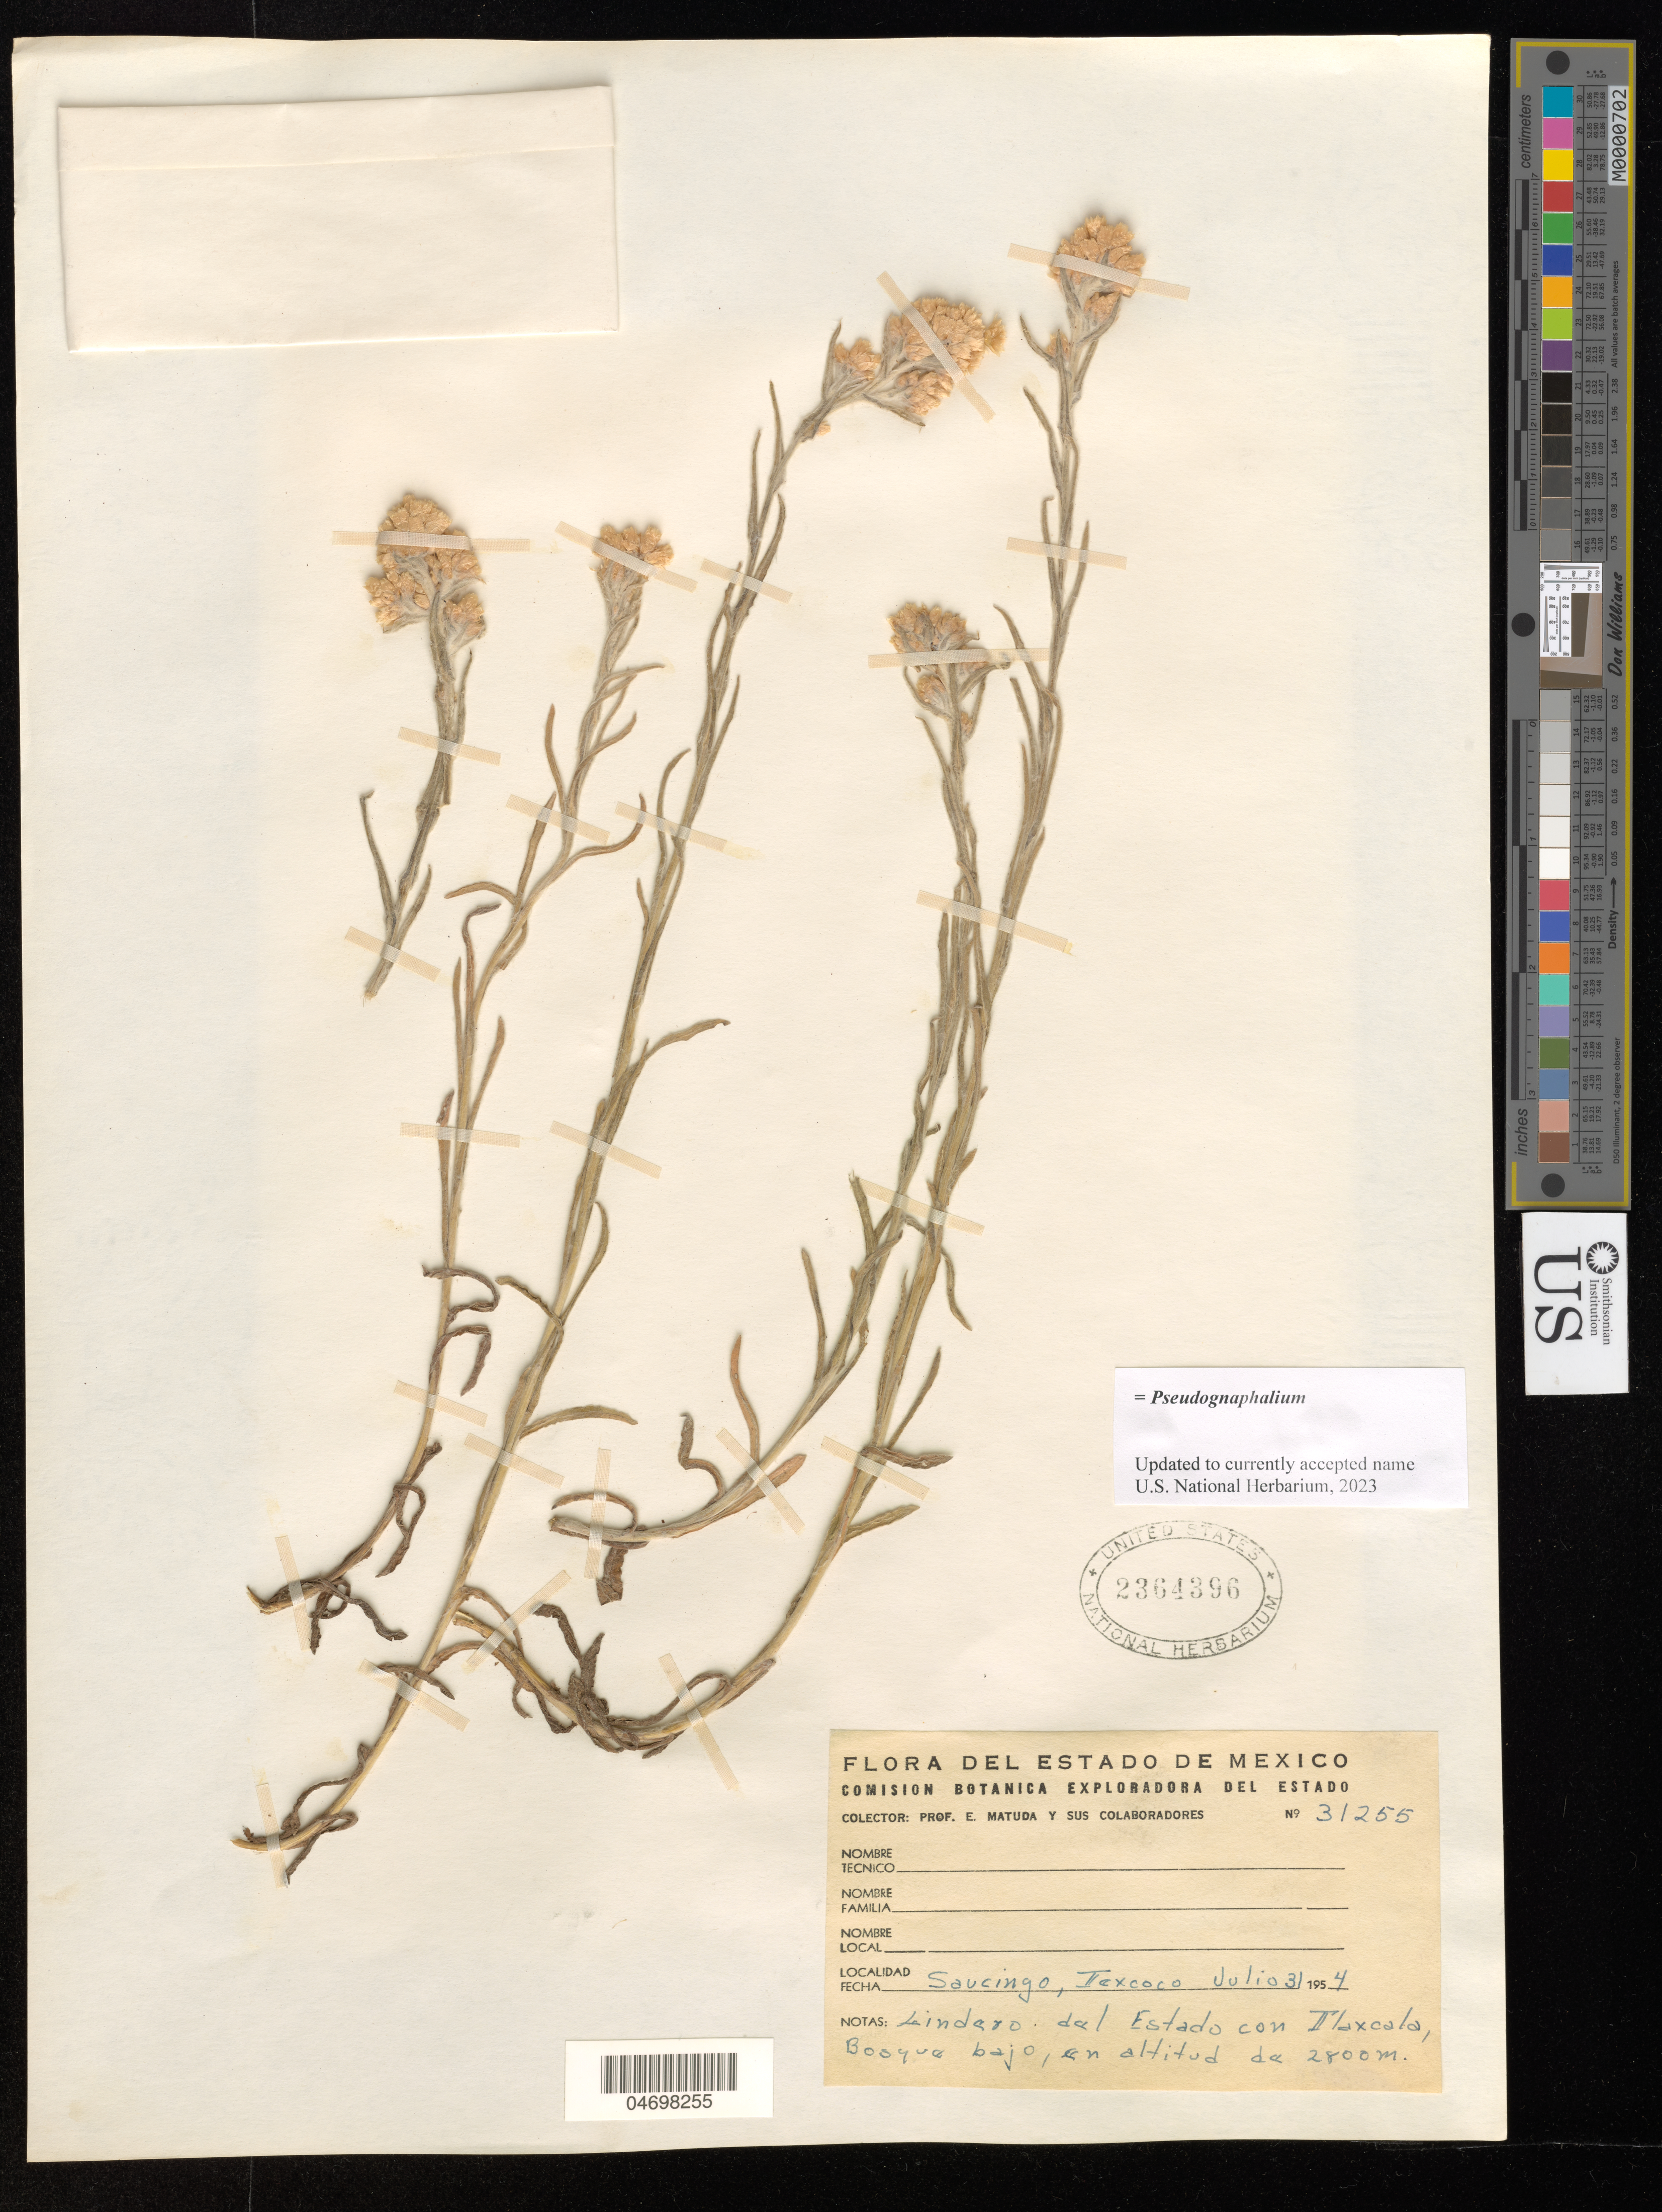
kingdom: Plantae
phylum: Tracheophyta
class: Magnoliopsida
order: Asterales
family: Asteraceae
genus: Pseudognaphalium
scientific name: Pseudognaphalium inornatum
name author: (DC.) Anderb.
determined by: Nesom, Guy L.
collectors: E. Matuda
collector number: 31255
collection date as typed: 31 Jul 1954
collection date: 1954-07-31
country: Mexico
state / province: México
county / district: Texcoco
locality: Saucingo, Texcoco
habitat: Lindero del Estado con Tlaxcala, Bosque bajo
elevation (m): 2800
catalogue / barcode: US 2364396